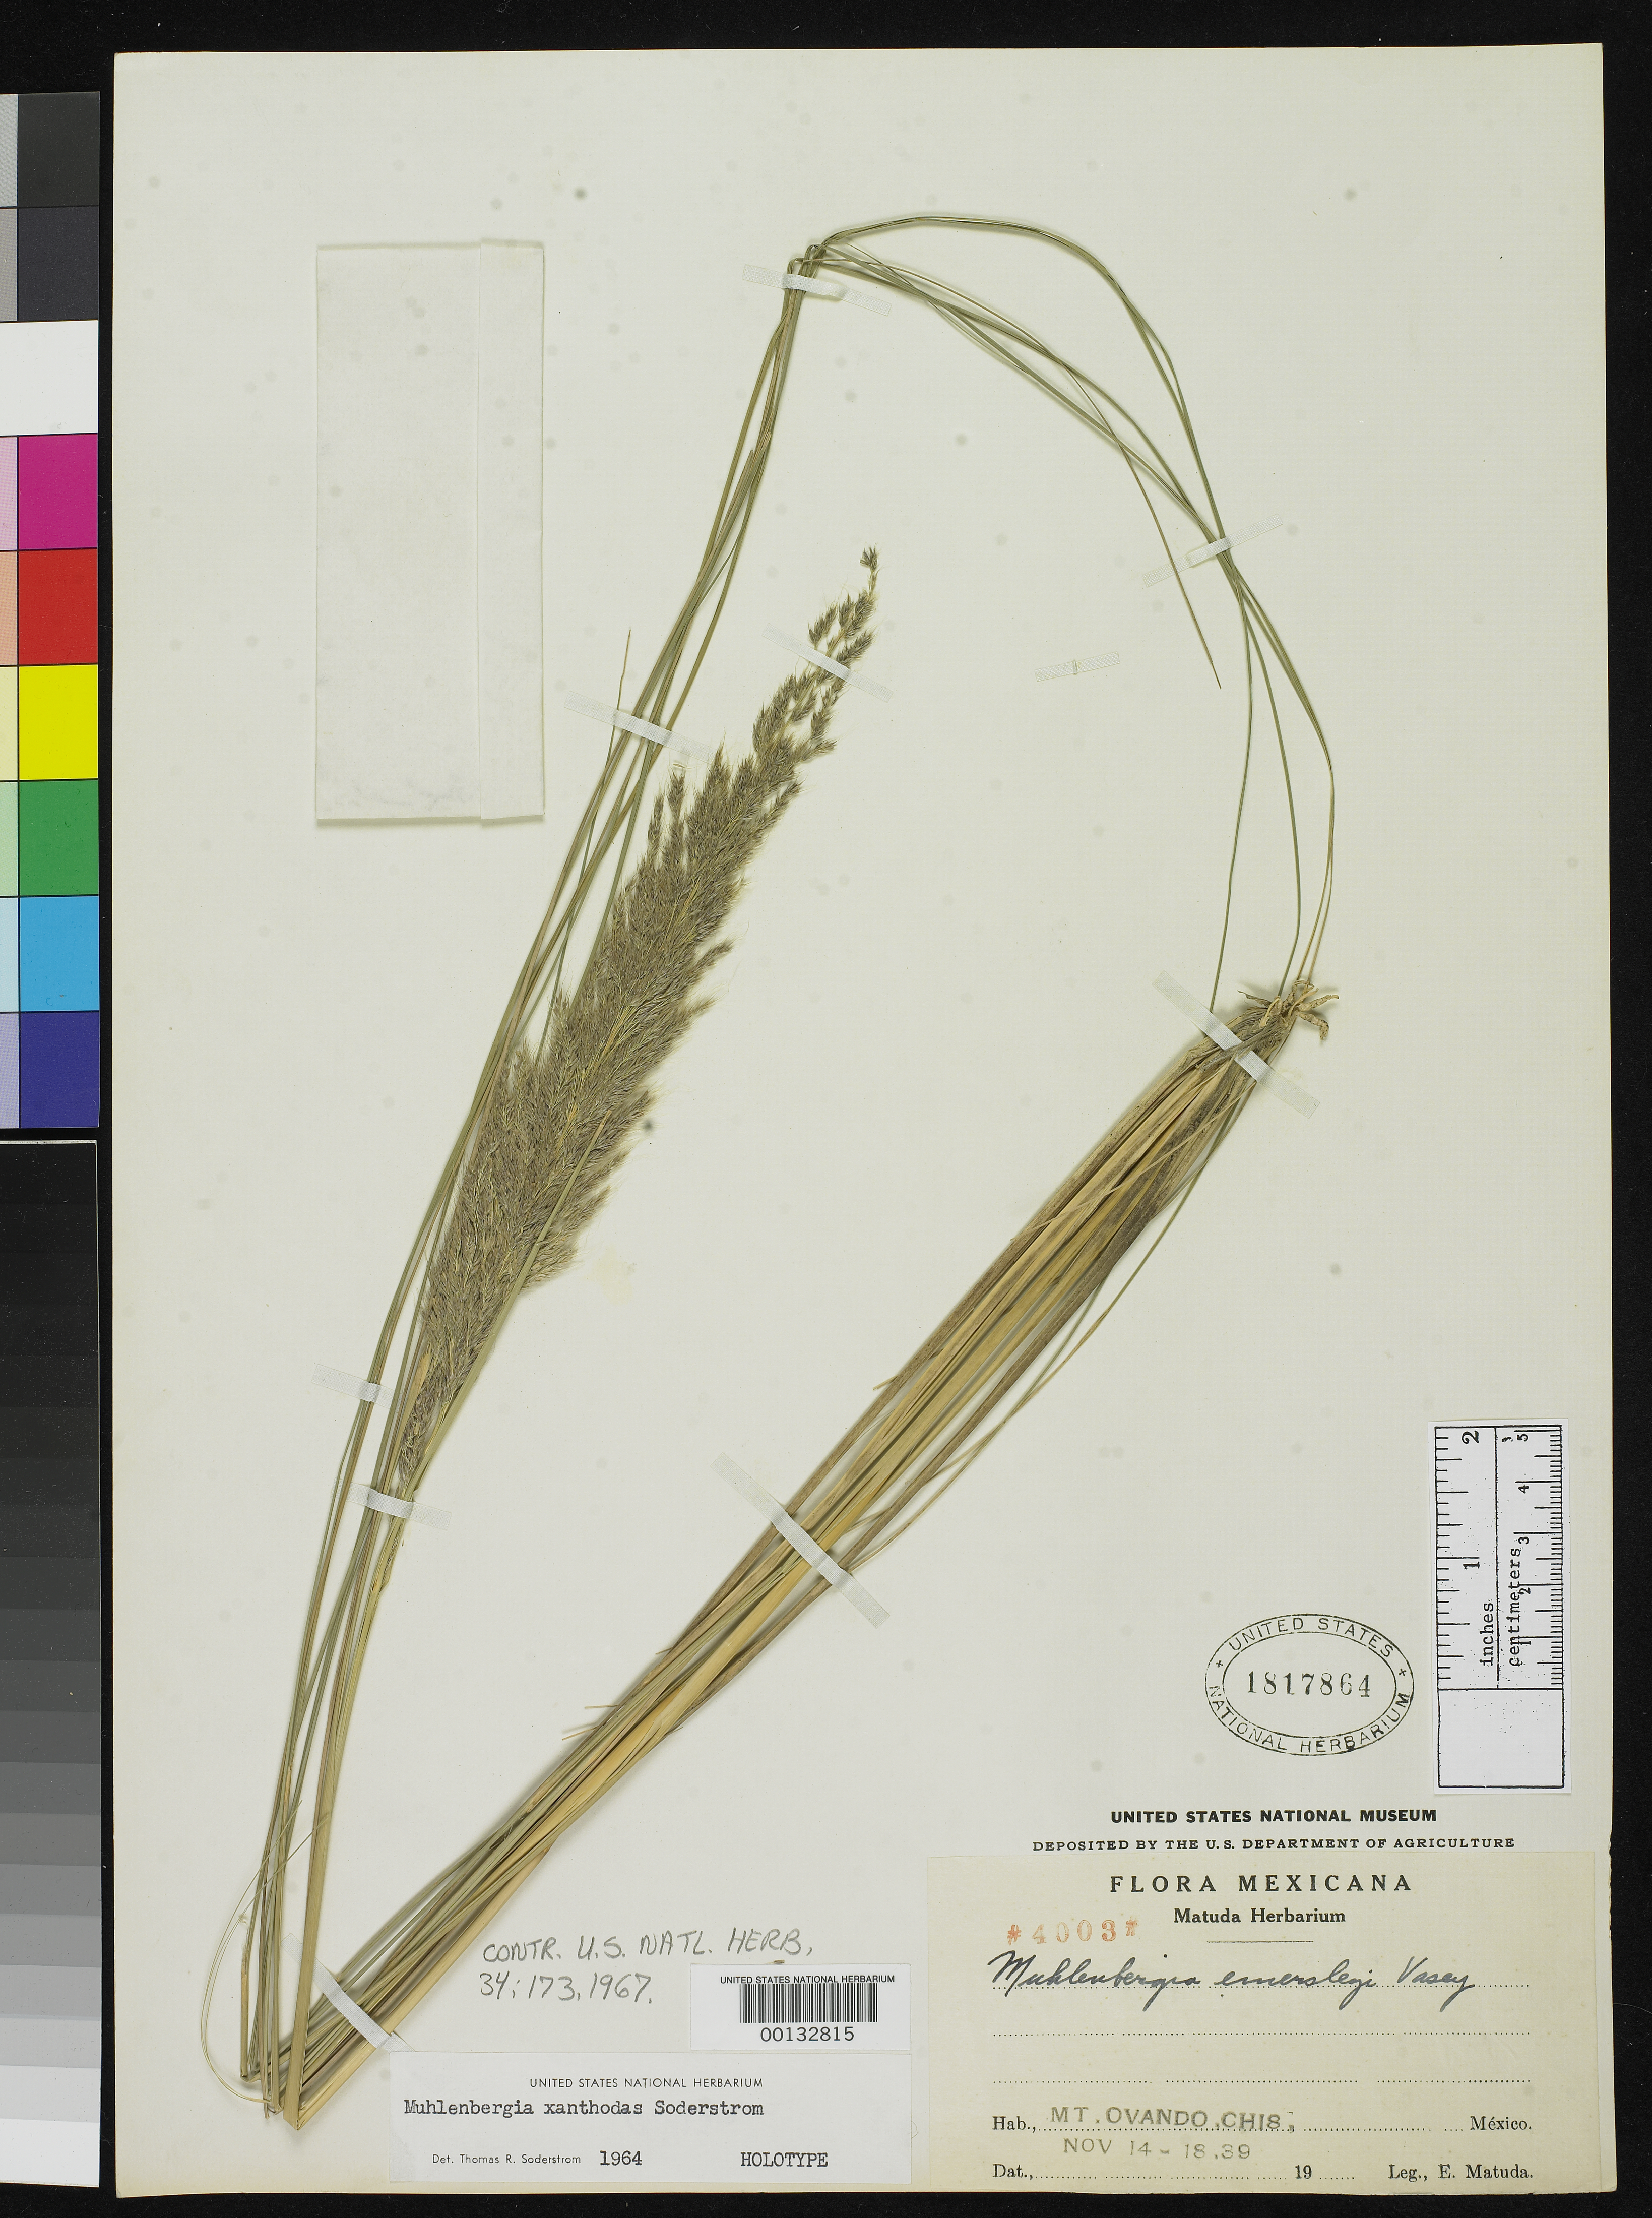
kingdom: Plantae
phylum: Tracheophyta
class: Liliopsida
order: Poales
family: Poaceae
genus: Muhlenbergia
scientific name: Muhlenbergia xanthodas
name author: Soderstr.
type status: Holotype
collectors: E. Matuda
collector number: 4003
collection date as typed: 14 Nov 1939 to 18 Nov 1939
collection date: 1939-11-14/1939-11-18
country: Mexico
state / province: Chiapas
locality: Mt. Ovando.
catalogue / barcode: US 1817864